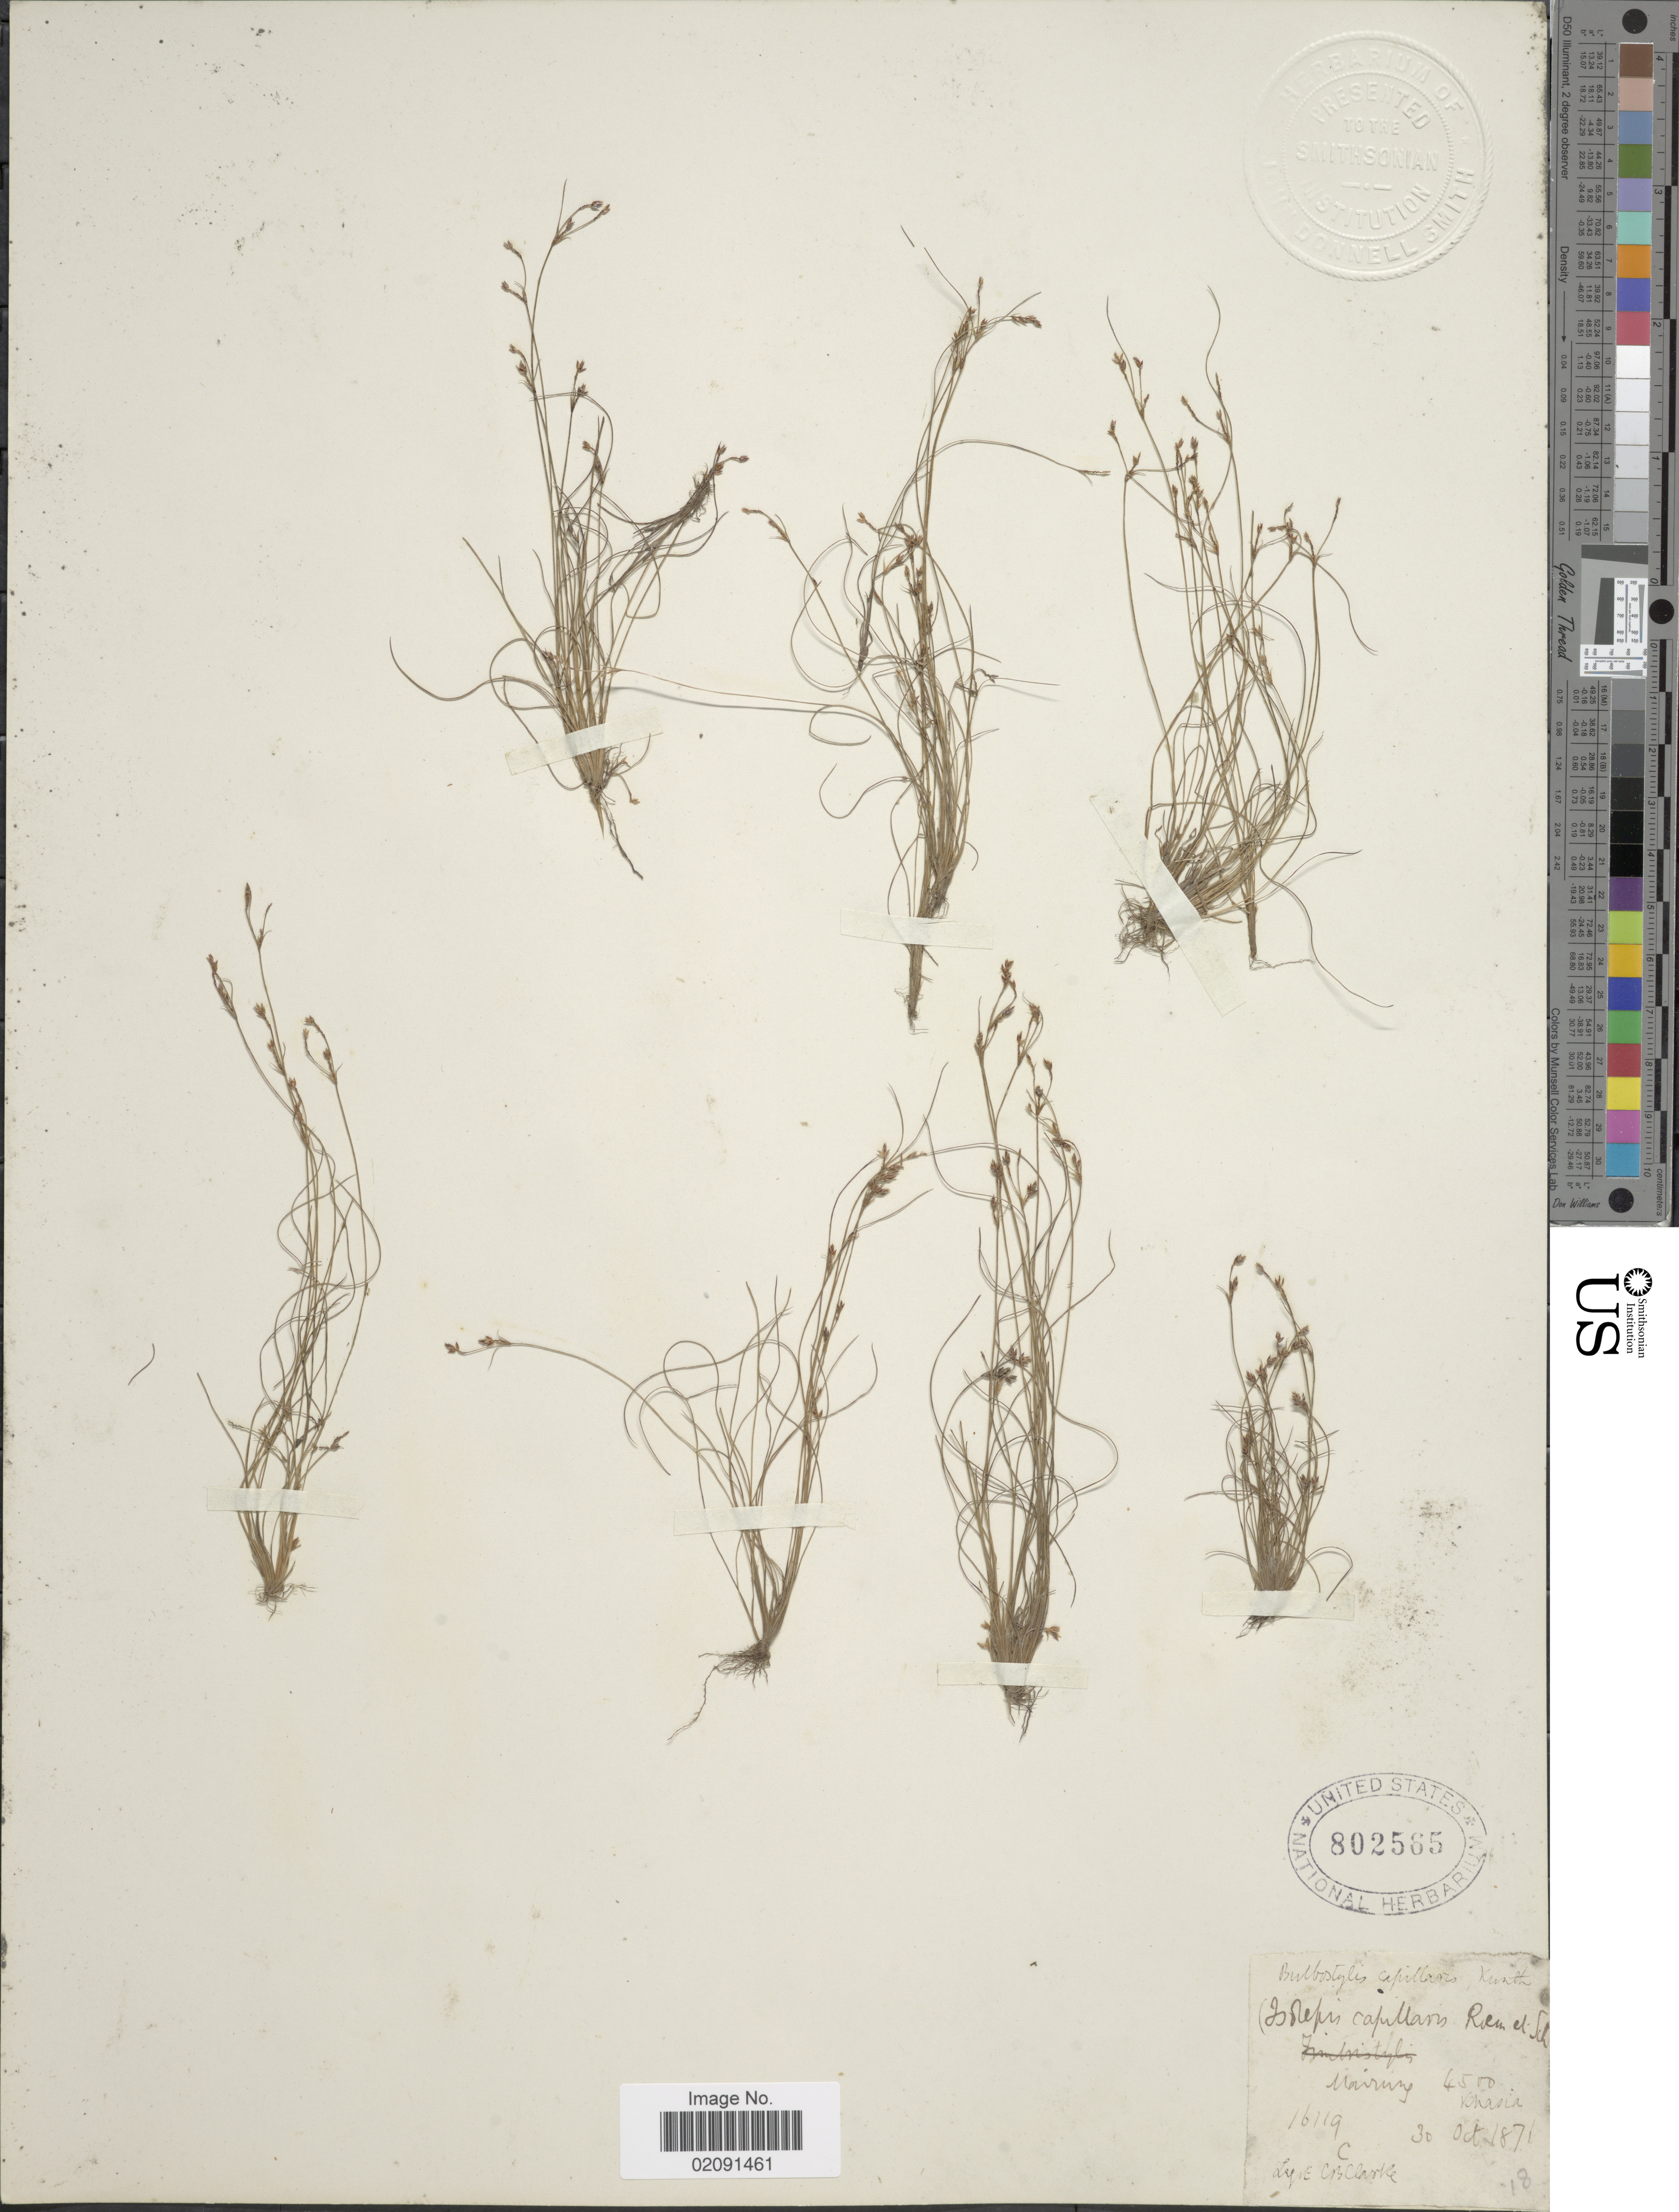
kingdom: Plantae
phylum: Tracheophyta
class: Liliopsida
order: Poales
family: Cyperaceae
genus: Bulbostylis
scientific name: Bulbostylis capillaris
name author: (L.) Kunth ex C.B. Clarke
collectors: C. B. Clarke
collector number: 16119?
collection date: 1871-10-30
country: India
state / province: Meghalaya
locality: Mairung, Khasia.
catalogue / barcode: US 802565